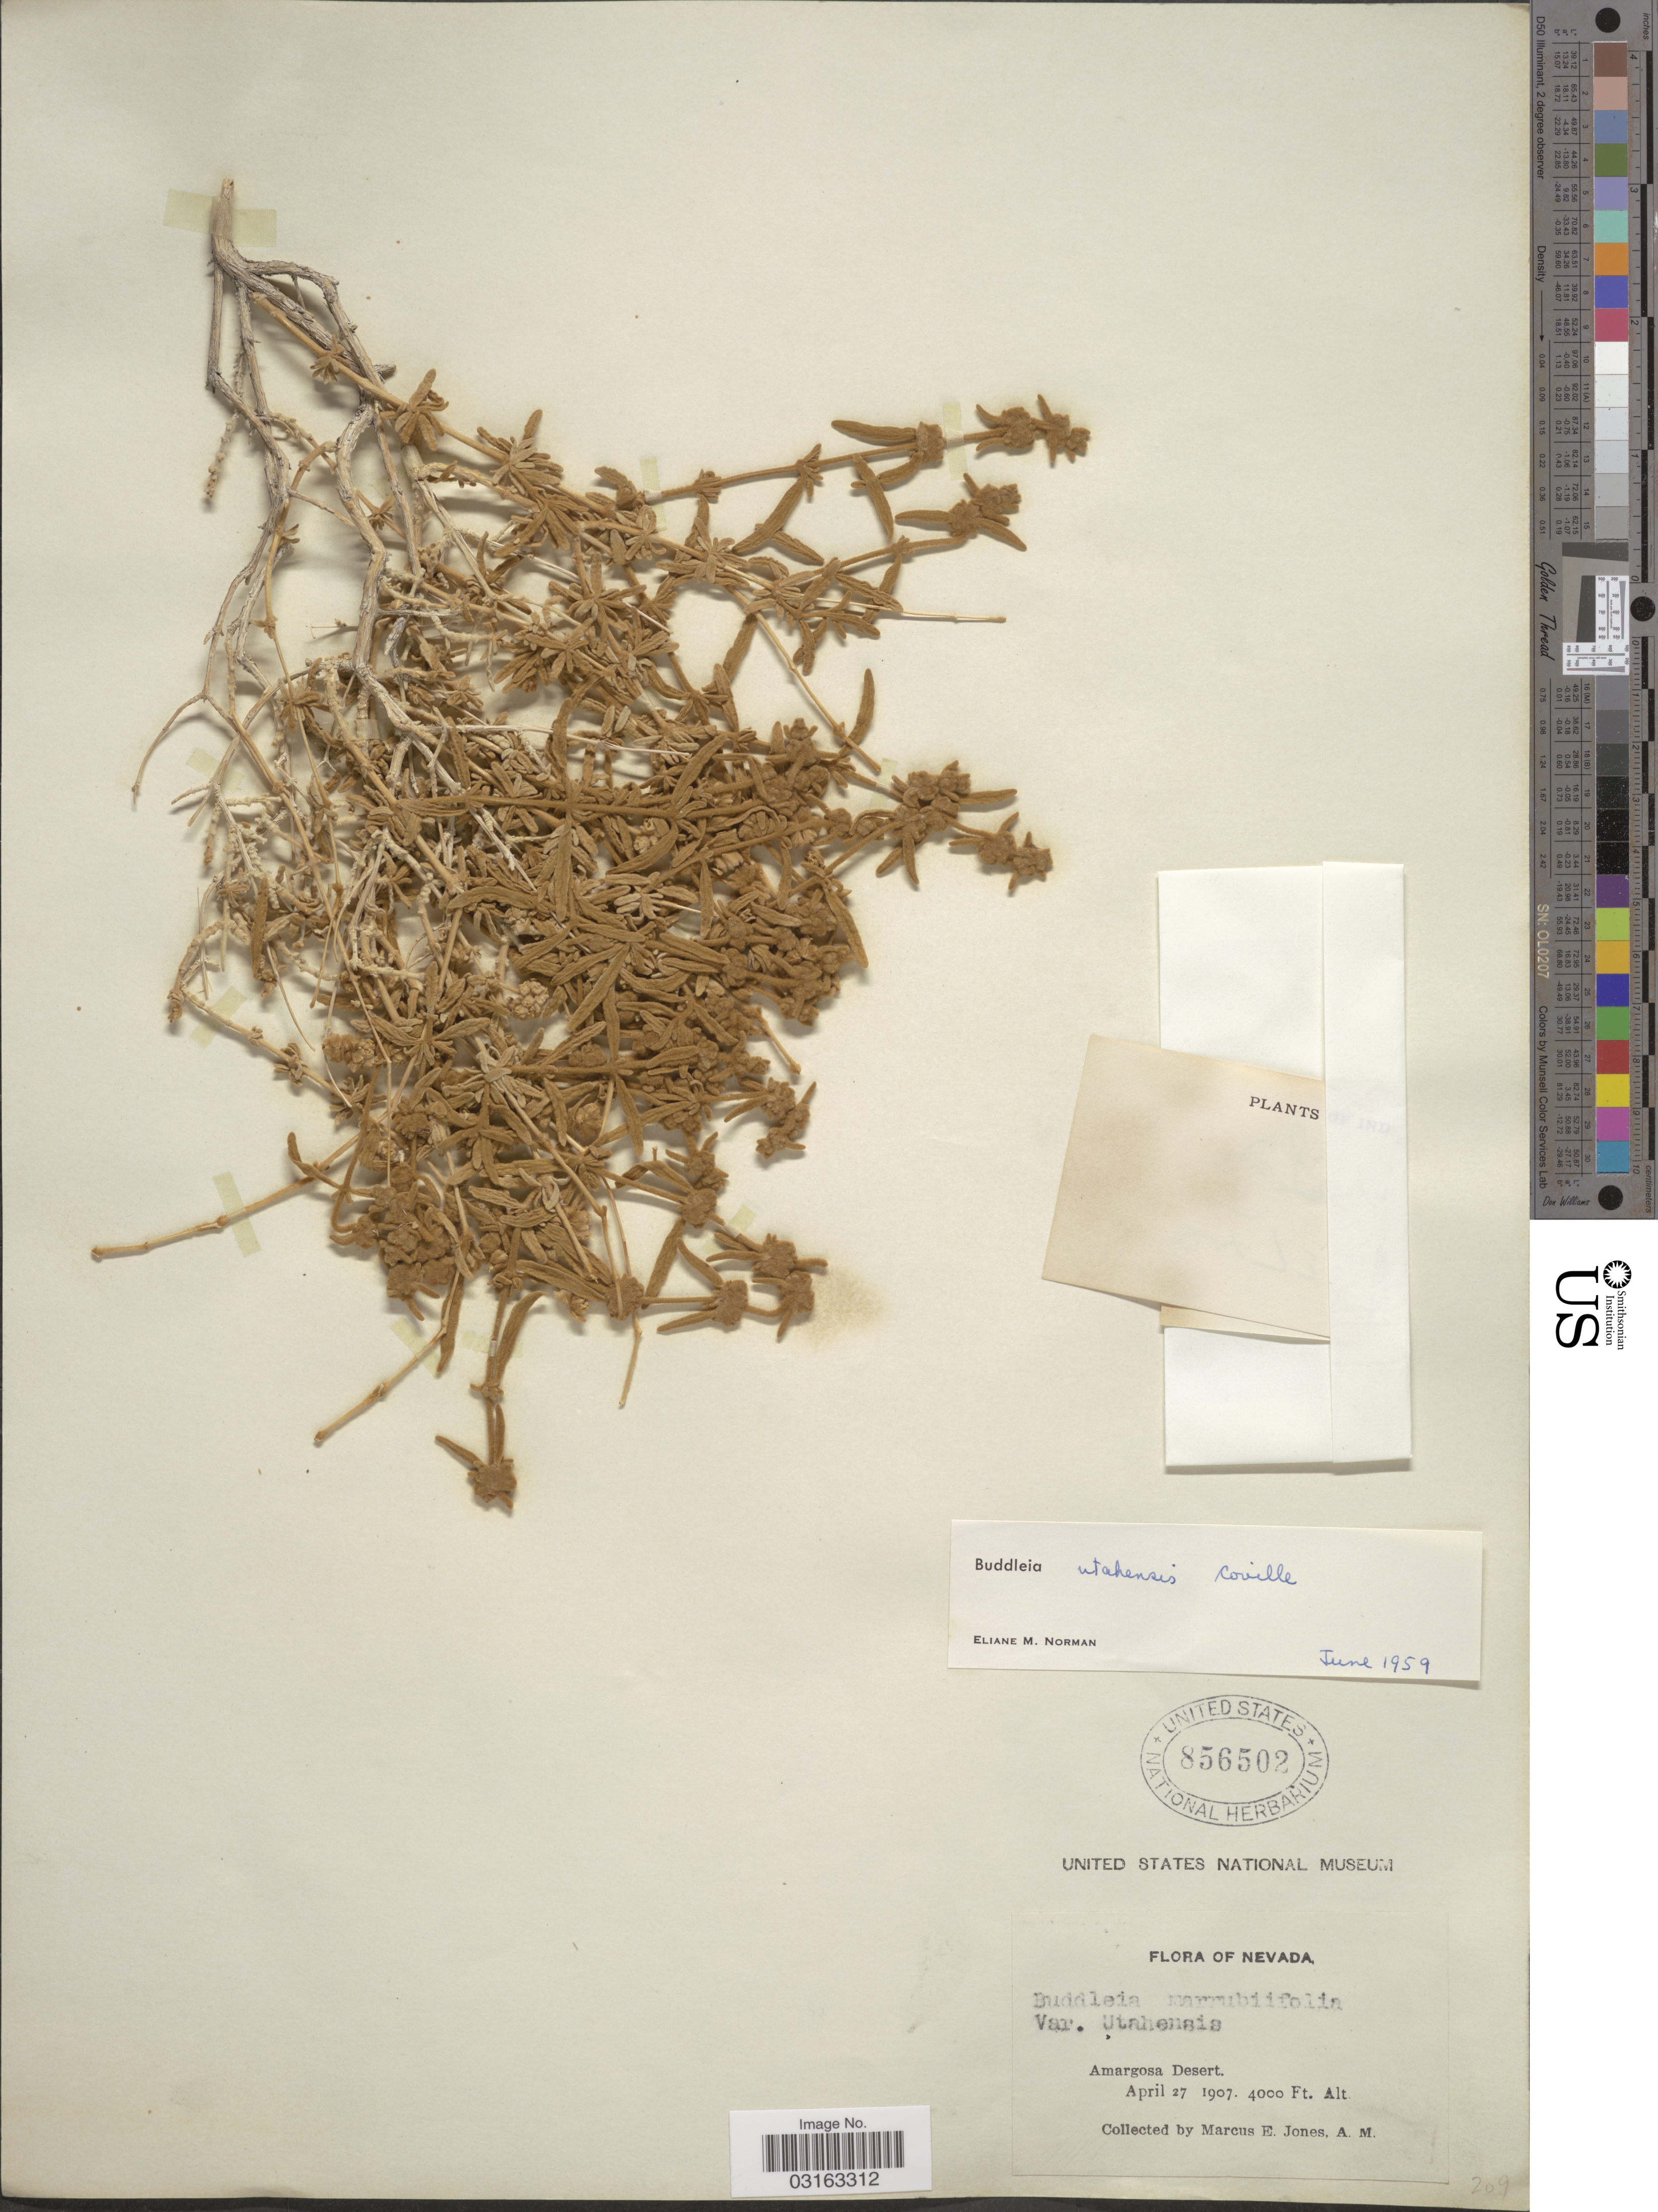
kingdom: Plantae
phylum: Tracheophyta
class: Magnoliopsida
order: Lamiales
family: Scrophulariaceae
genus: Buddleja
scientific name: Buddleja utahensis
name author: Coville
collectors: M. E. Jones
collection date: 1907-04-27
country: United States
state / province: Nevada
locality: Amargosa Desert.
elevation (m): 1219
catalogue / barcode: US 856502